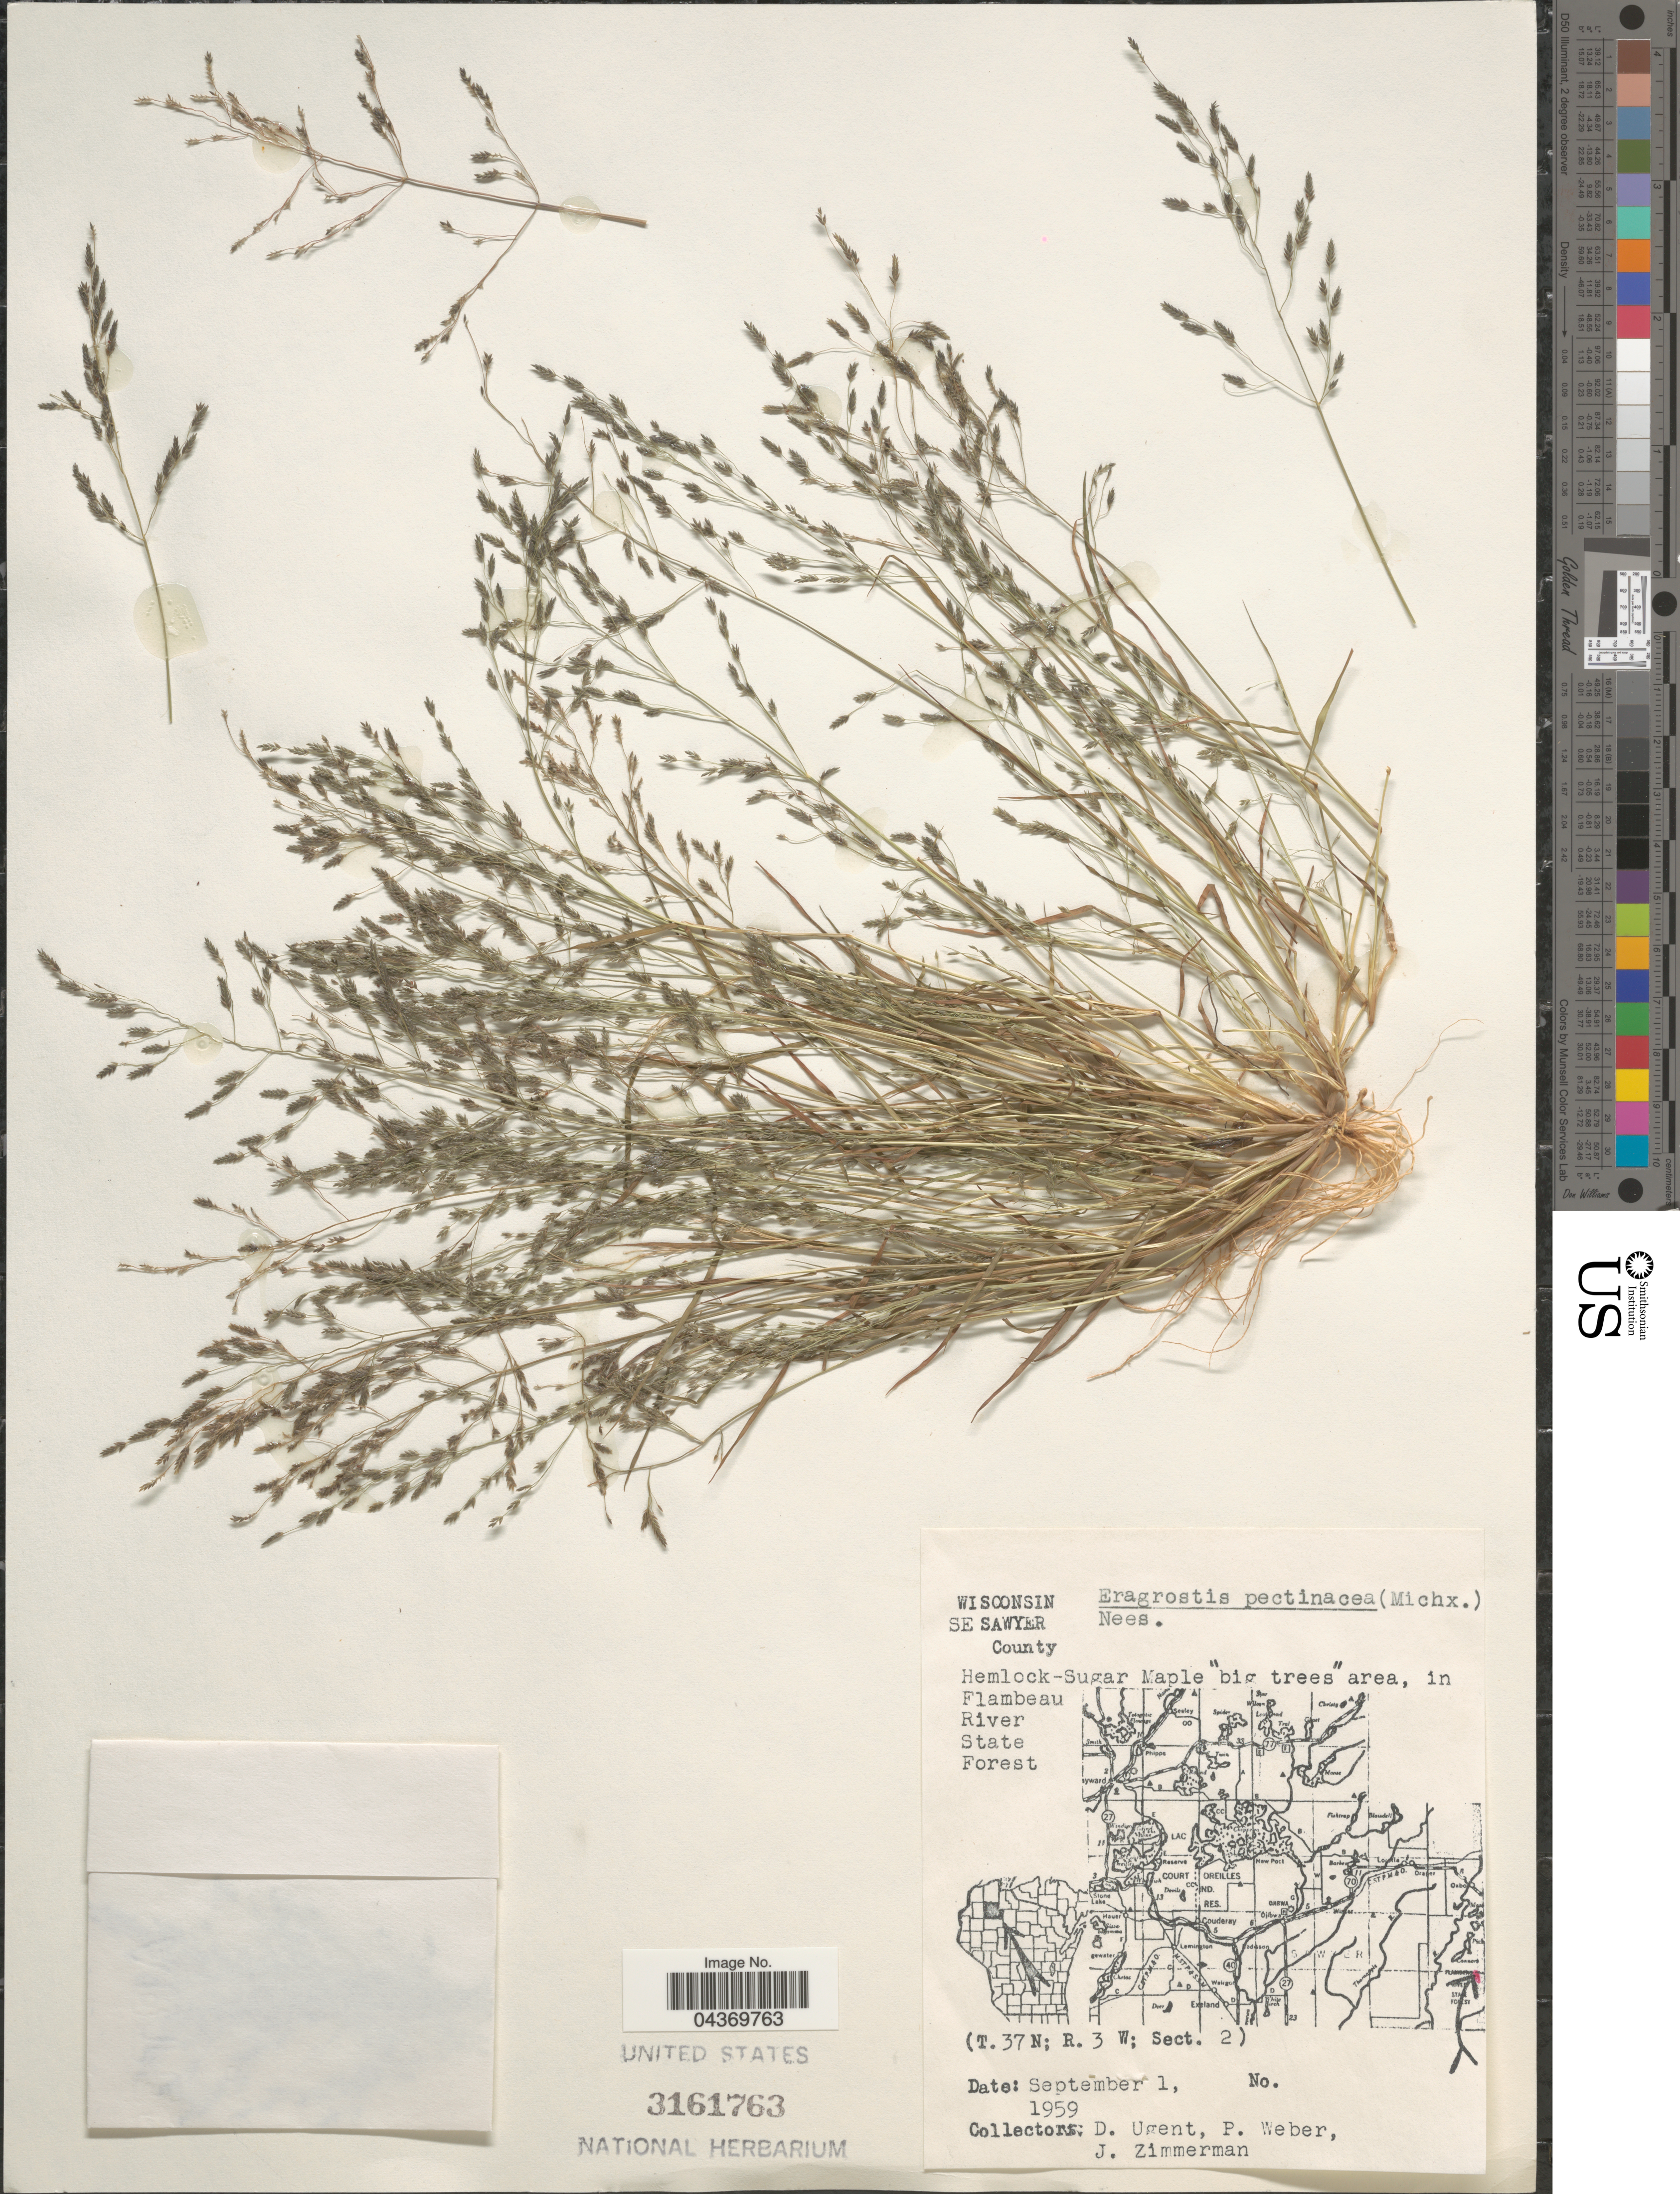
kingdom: Plantae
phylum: Tracheophyta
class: Liliopsida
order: Poales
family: Poaceae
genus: Eragrostis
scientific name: Eragrostis pectinacea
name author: (Michx.) Nees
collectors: D. Ugent, P. Weber & J. Zimmerman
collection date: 1959-09-01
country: United States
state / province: Wisconsin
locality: SE Sawyer County. Hemlock-Sugar Maple "big trees" area, in Flambeau River State Forest. (T. 37 N; R. 3 W; Sect. 2).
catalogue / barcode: US 3161763